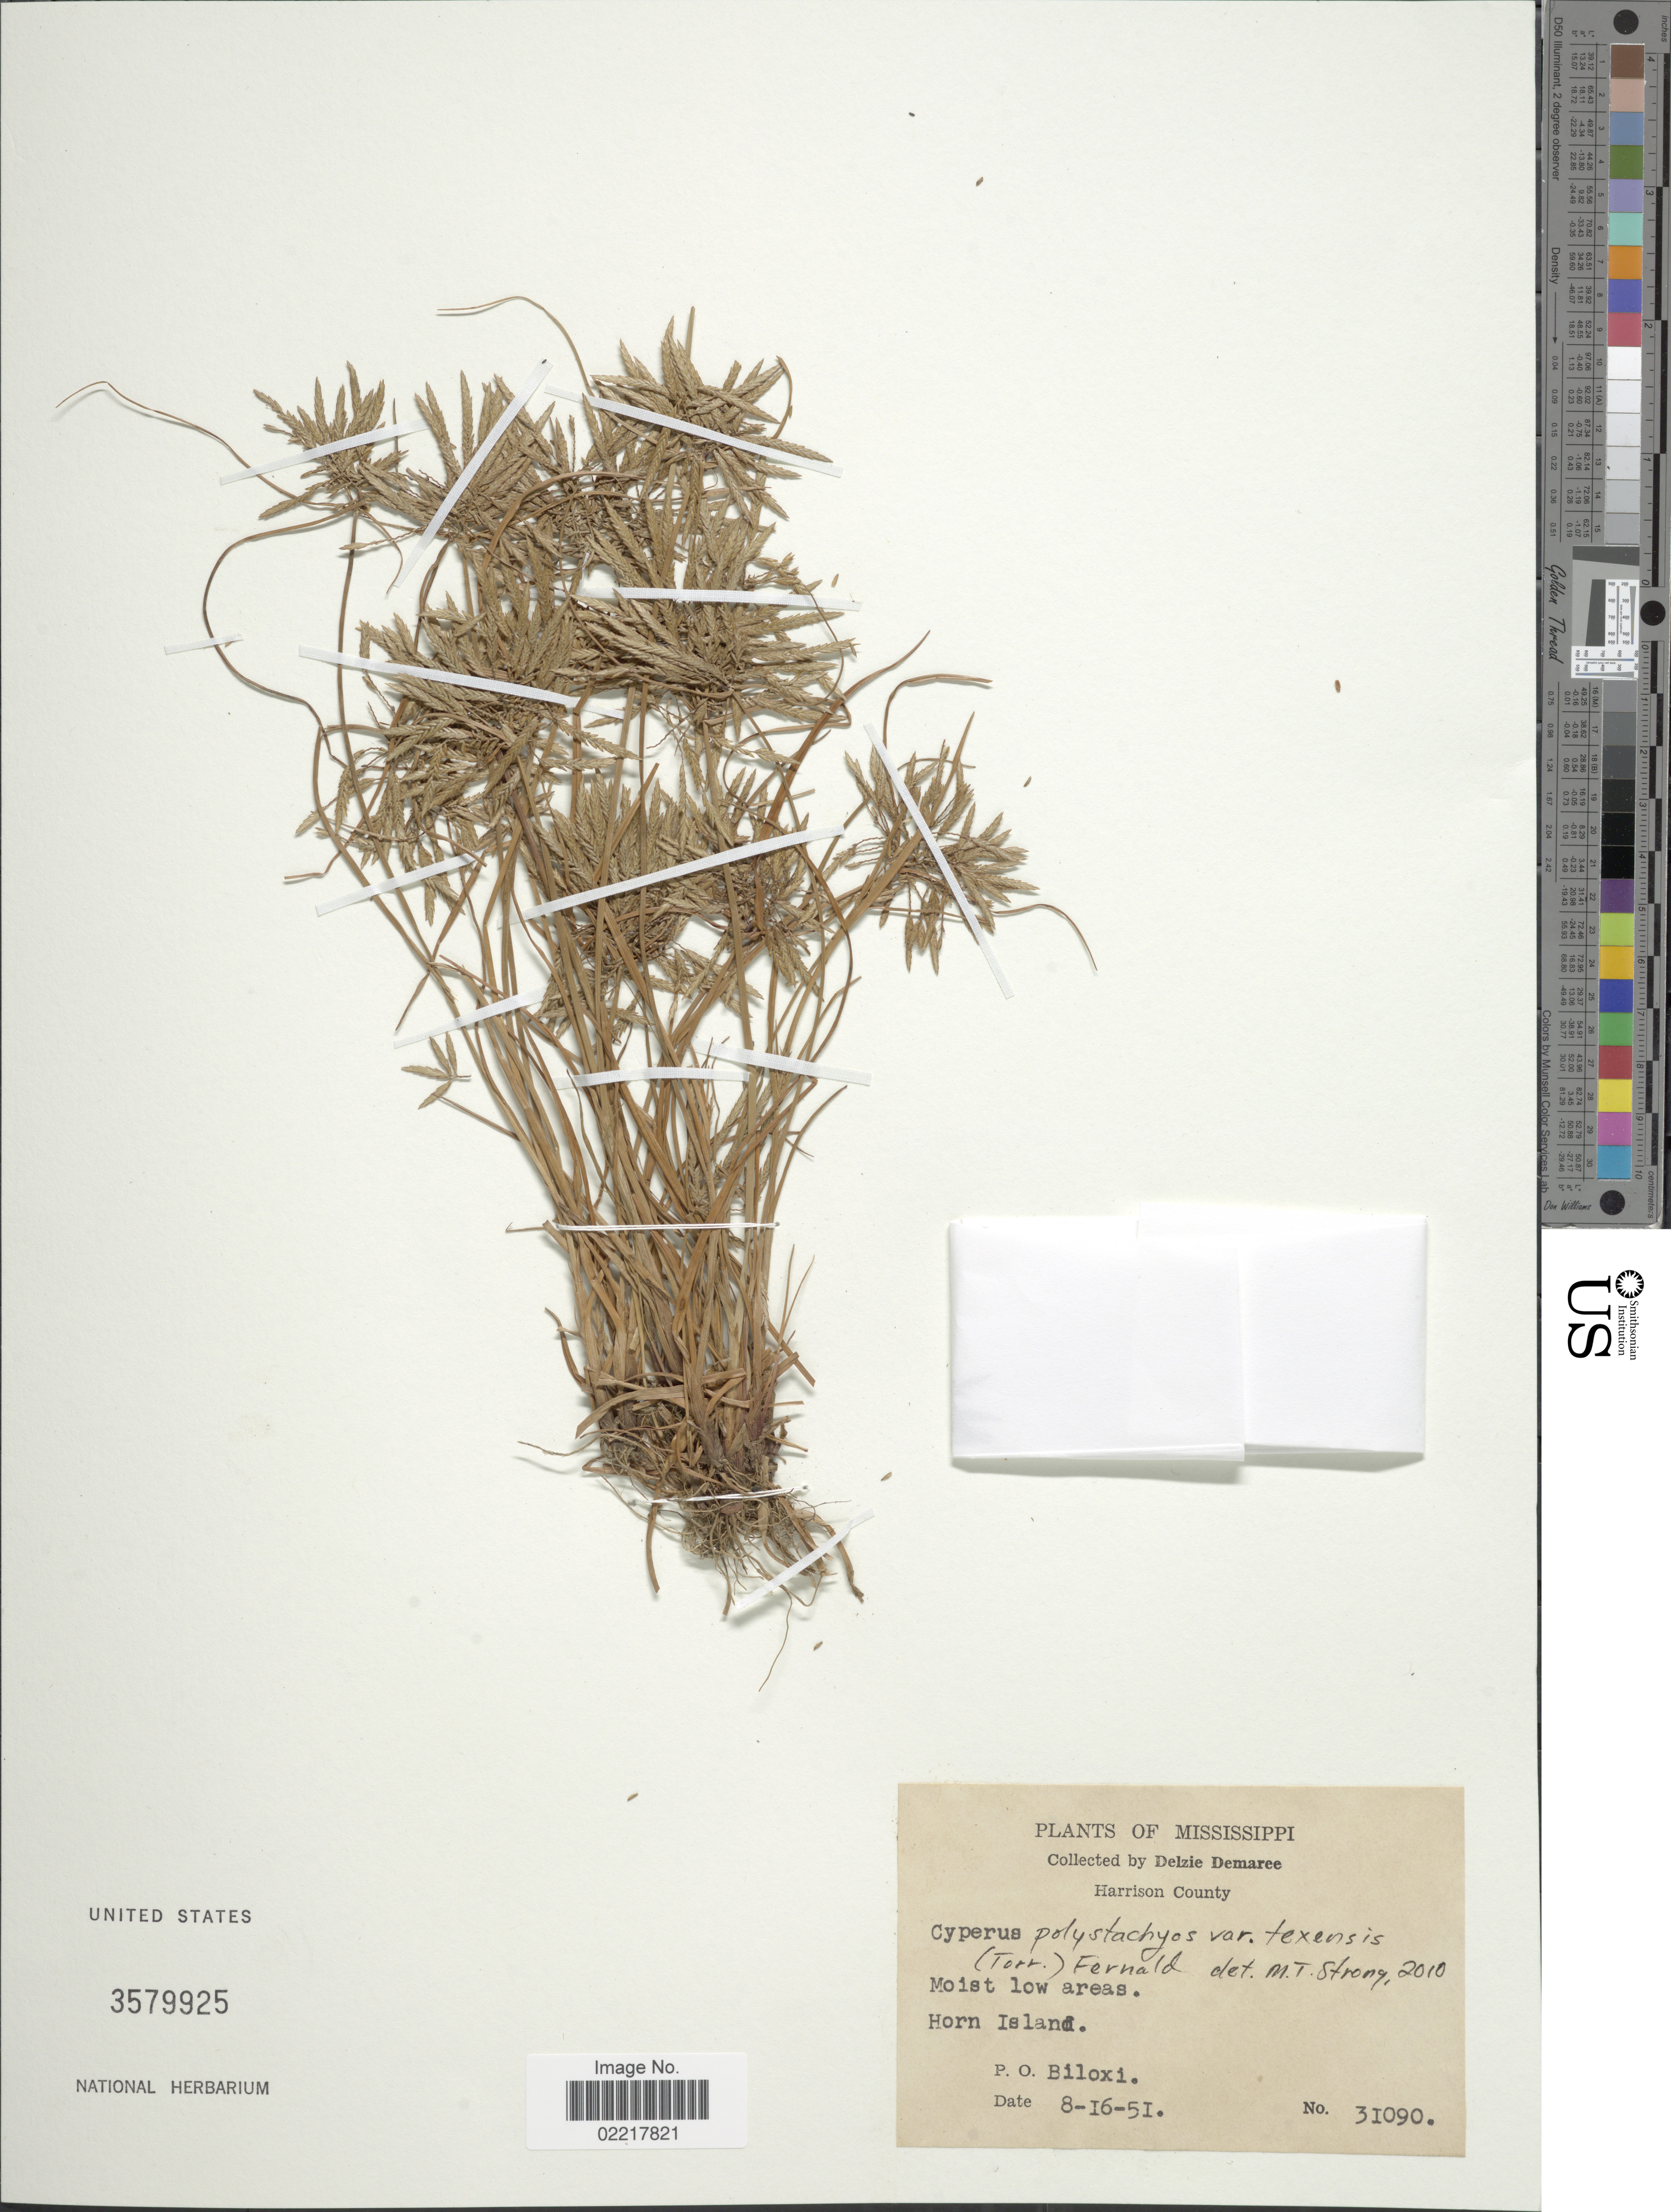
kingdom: Plantae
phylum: Tracheophyta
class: Liliopsida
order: Poales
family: Cyperaceae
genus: Cyperus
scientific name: Cyperus polystachyos var. texensis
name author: (Torr.) Fernald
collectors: D. Demaree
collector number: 31090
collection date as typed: Transcribed d/m/y: 16/8/51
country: United States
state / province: Mississippi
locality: Harrison County, Moist low areas, Horn Island, P.O. Biloxi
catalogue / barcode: US 3579925